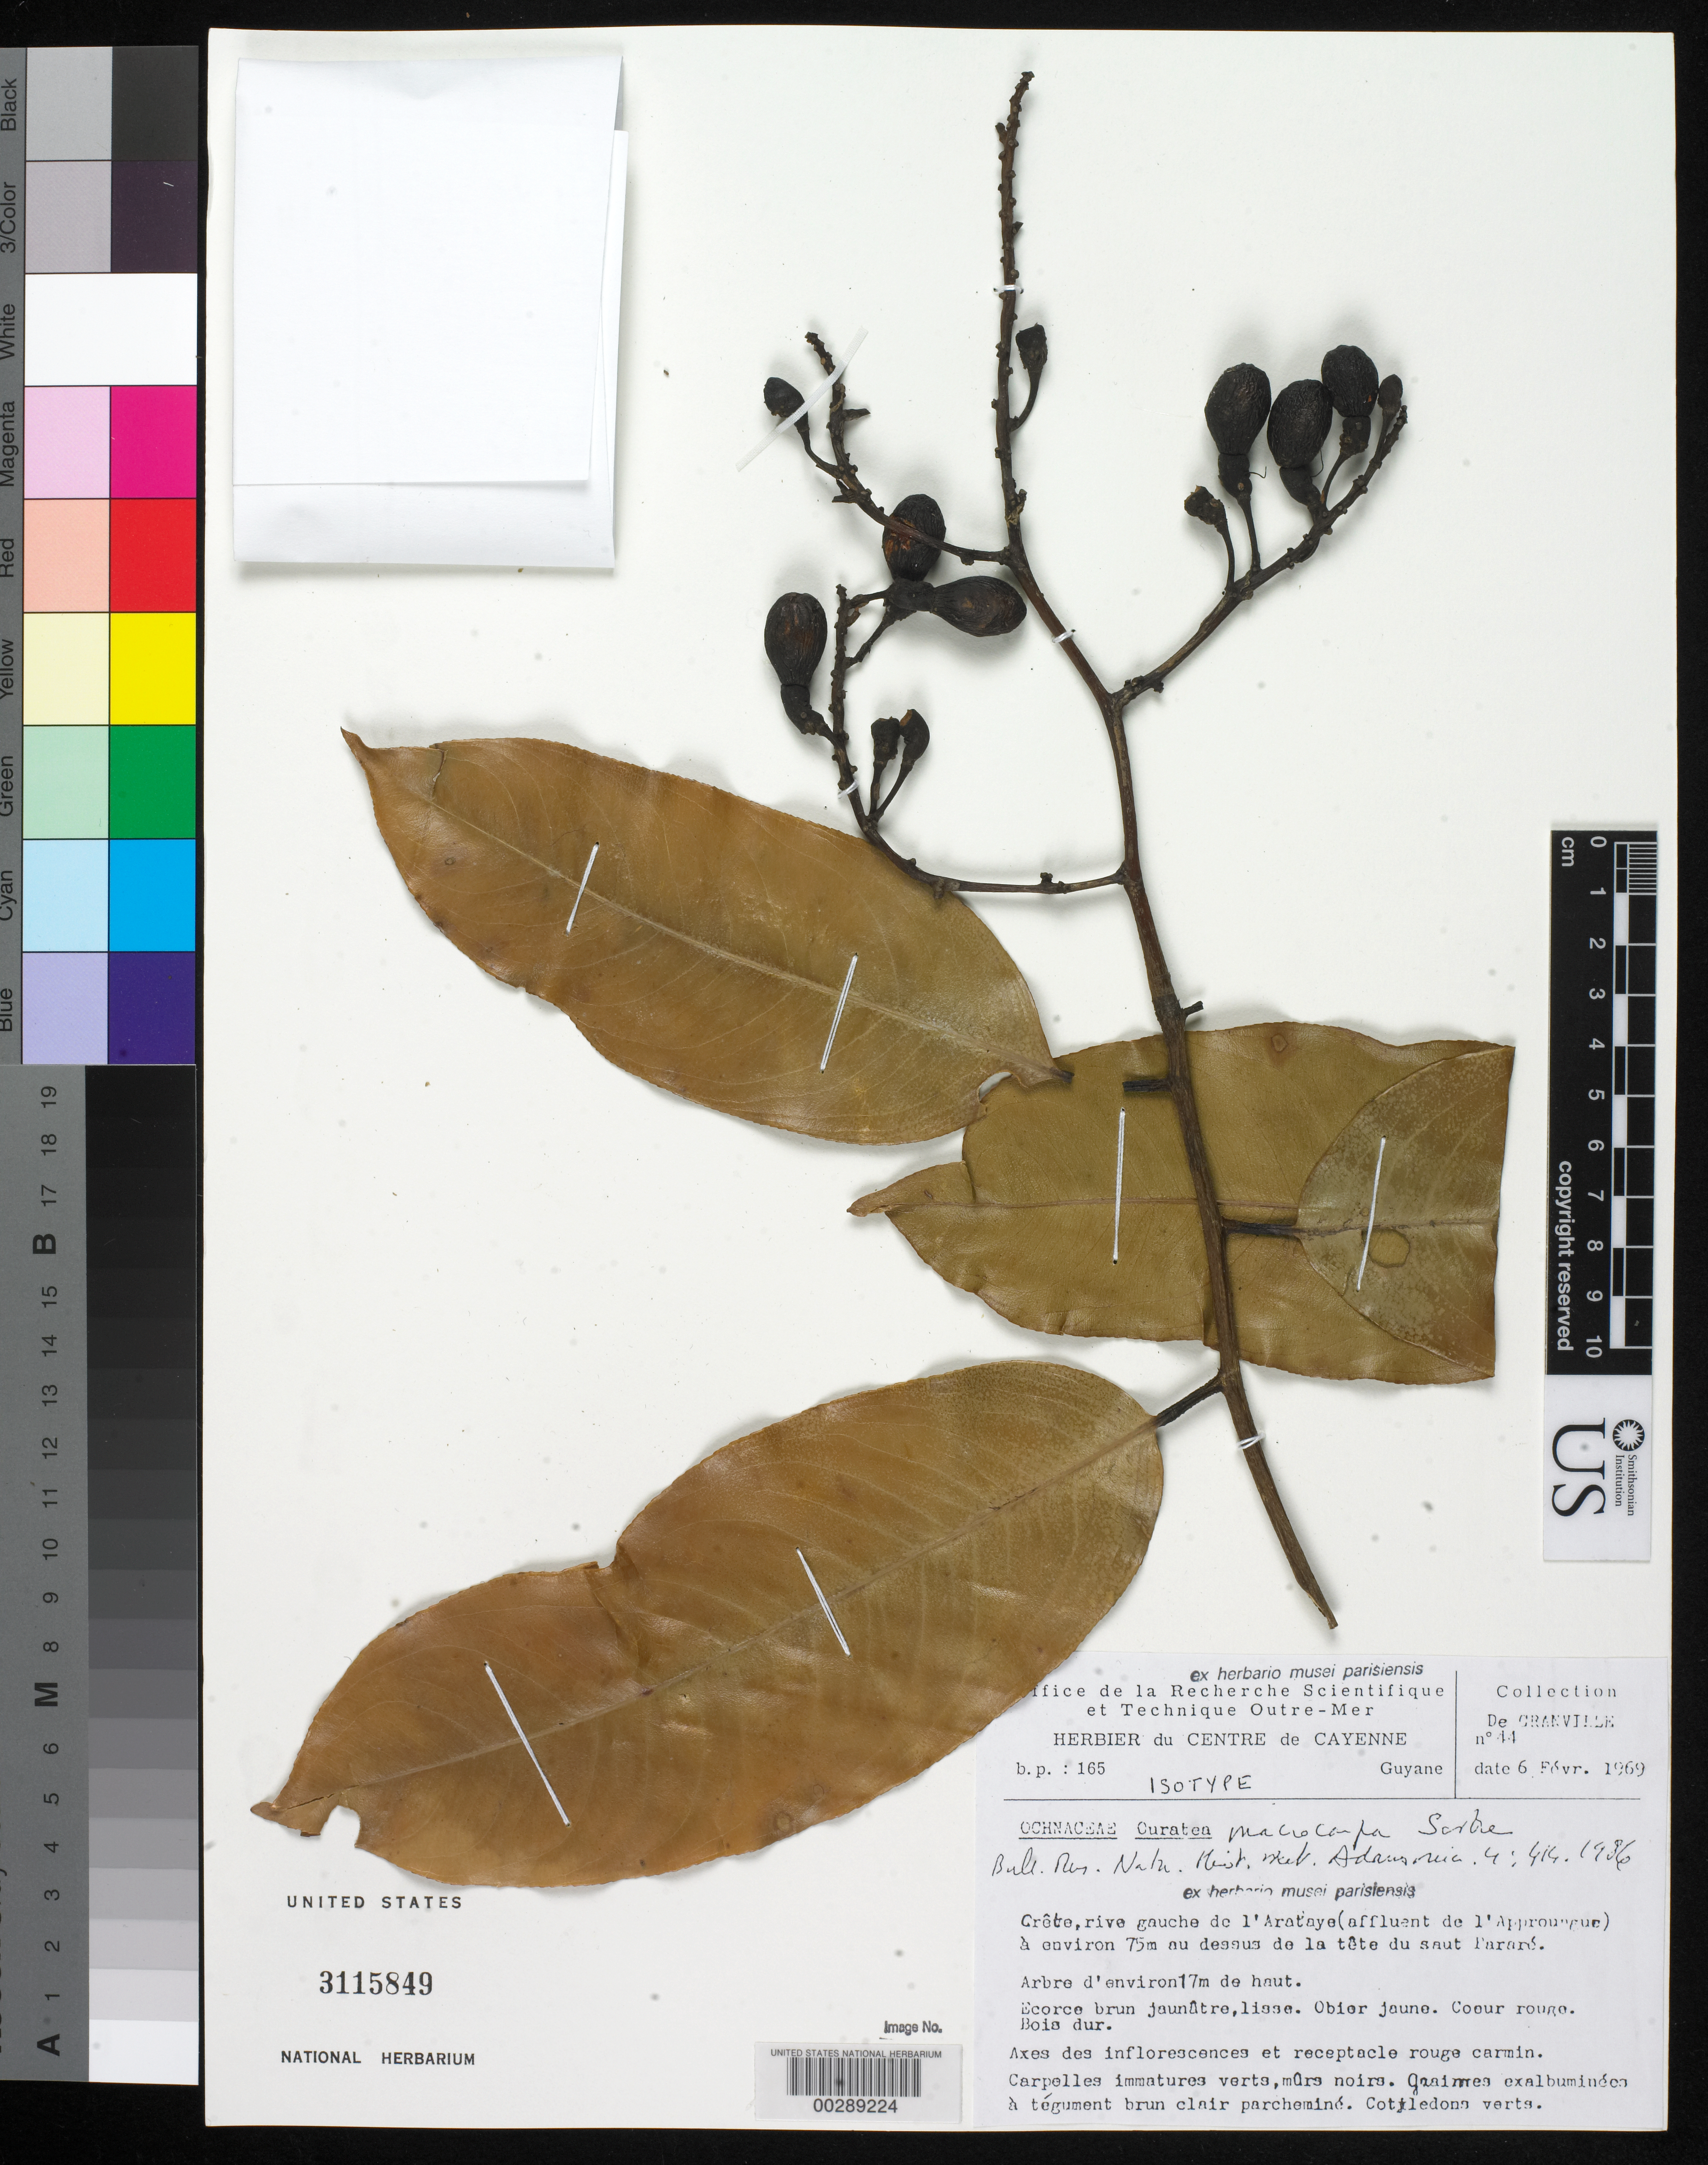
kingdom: Plantae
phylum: Tracheophyta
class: Magnoliopsida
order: Malpighiales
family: Ochnaceae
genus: Ouratea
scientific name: Ouratea macrocarpa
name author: Sastre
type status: Isotype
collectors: J.-J. de Granville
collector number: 44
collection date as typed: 06 Feb 1969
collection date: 1969-02-06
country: French Guiana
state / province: Cayenne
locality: Fl. Approuague, Riv. Arataye, Rive Gause, 75 m au-dessus de La Tete du Saut Parare.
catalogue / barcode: US 3115849